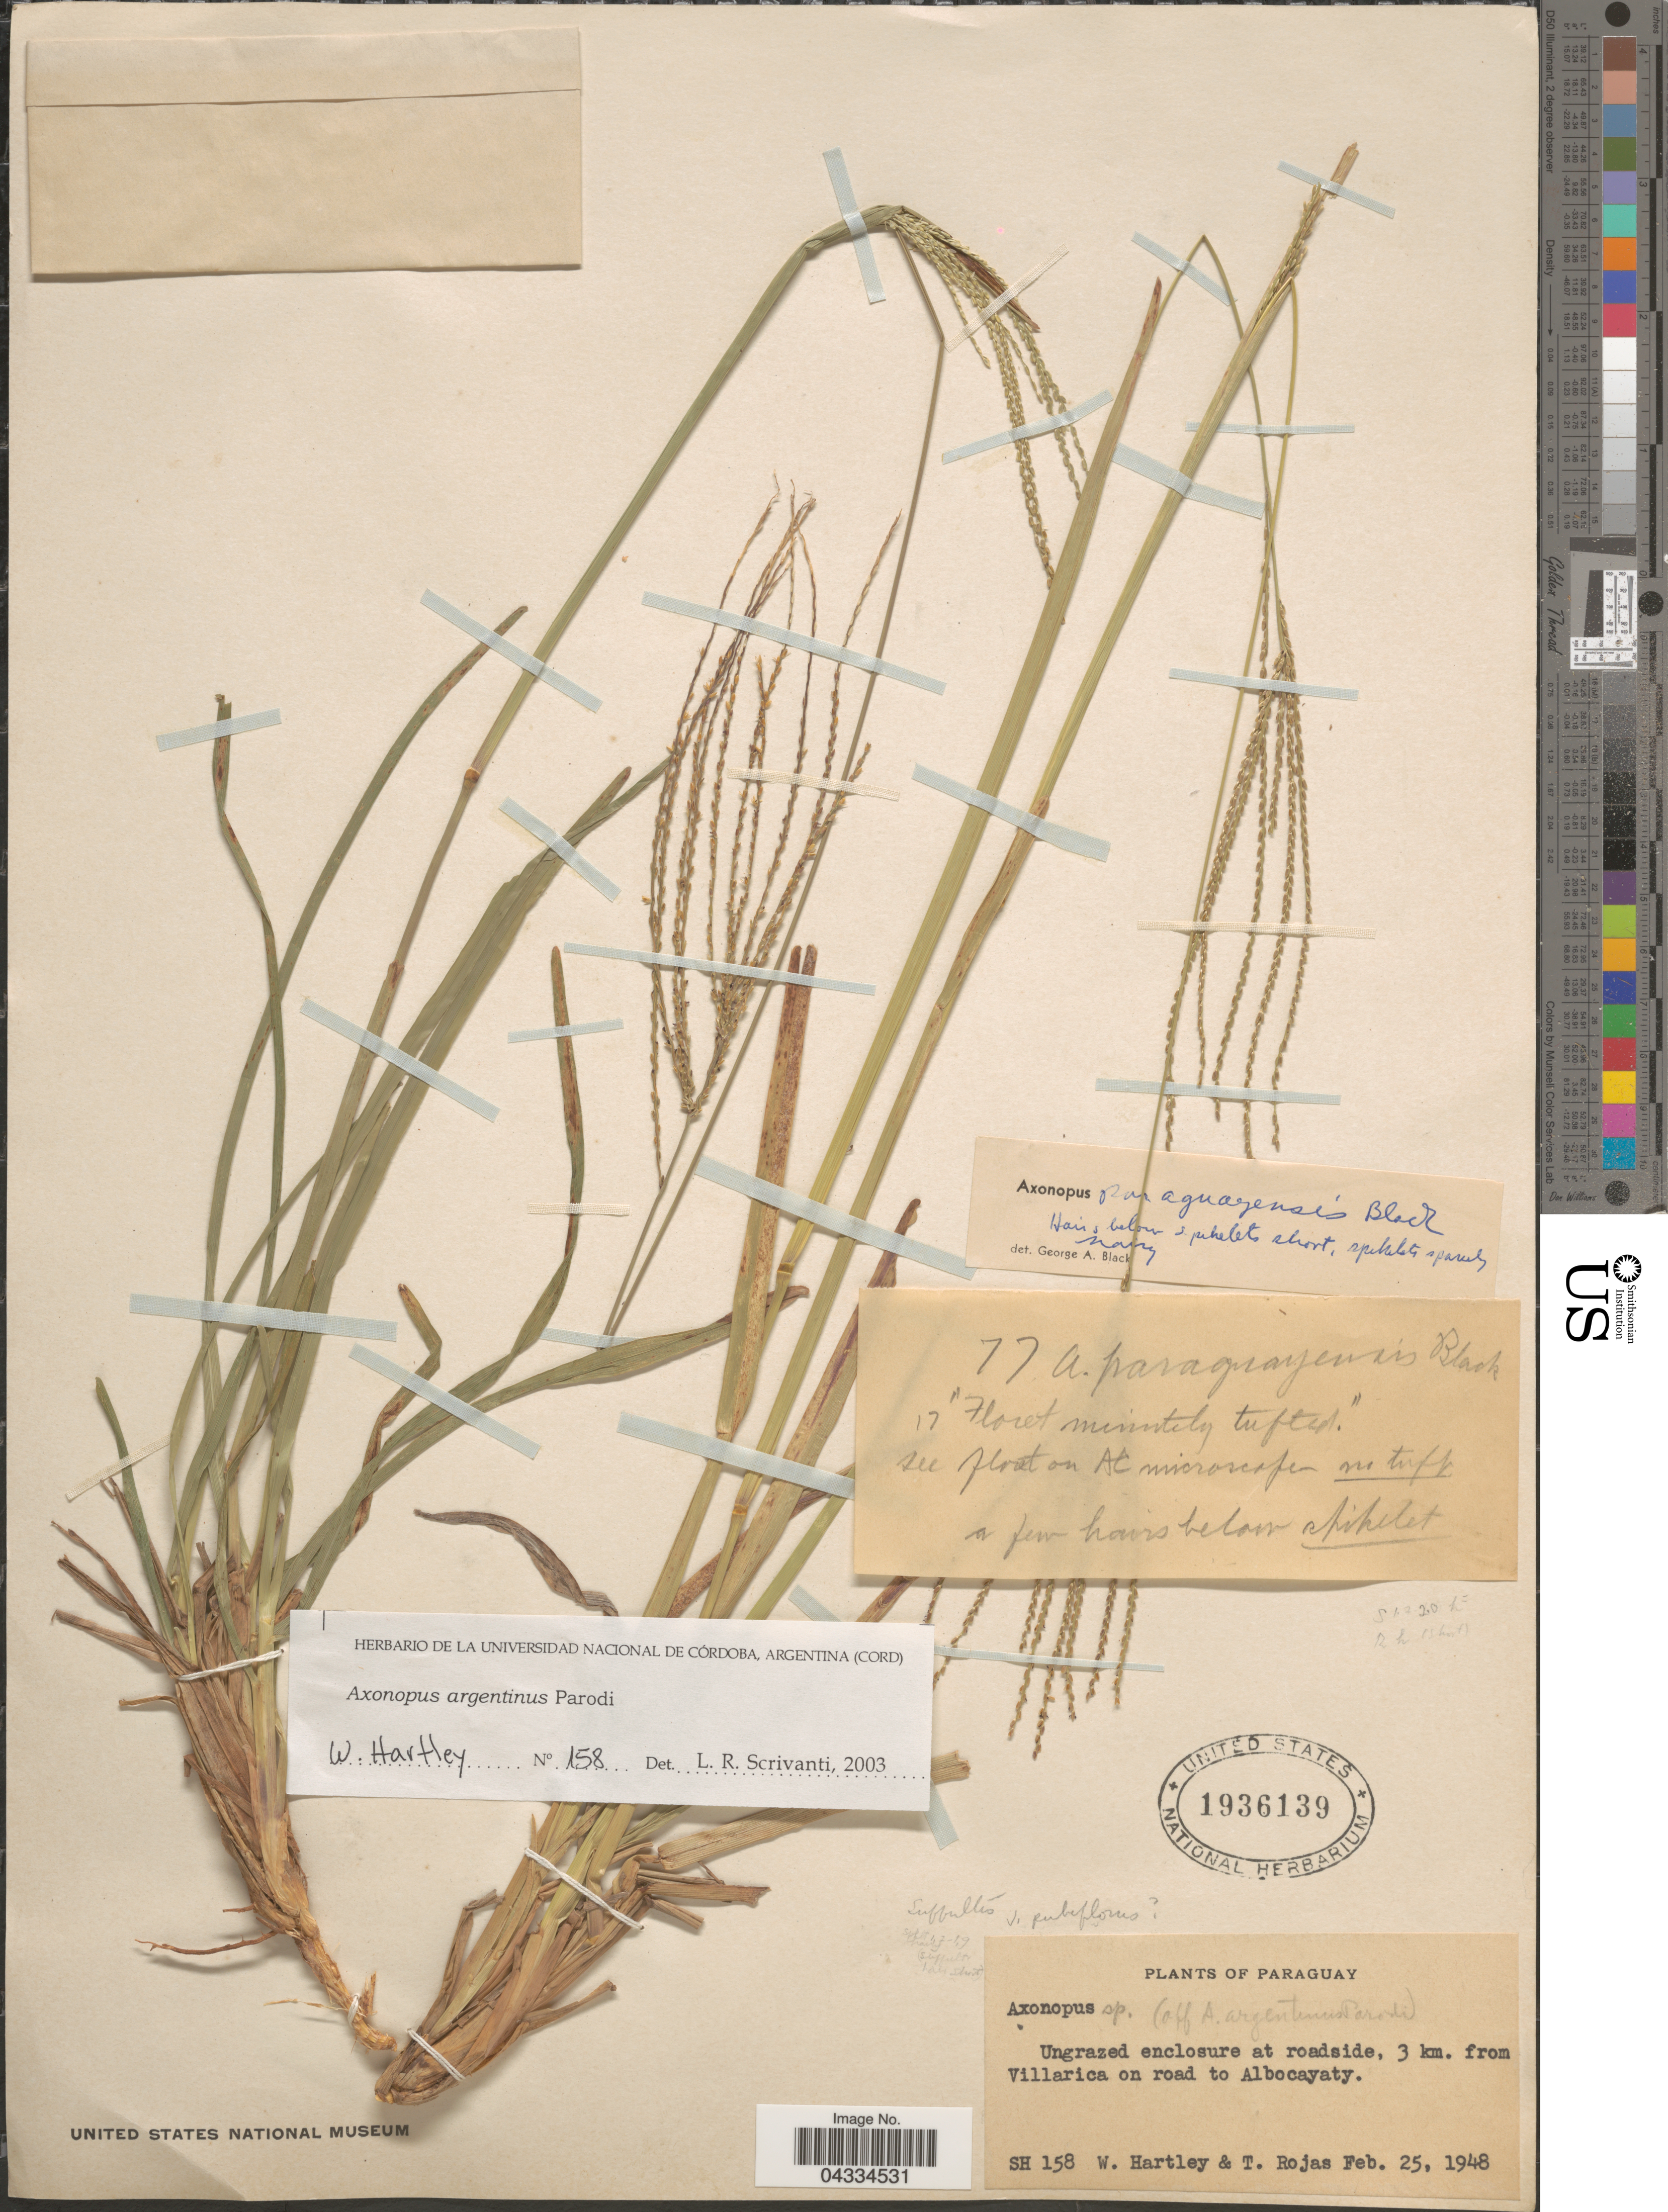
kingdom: Plantae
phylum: Tracheophyta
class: Liliopsida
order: Poales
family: Poaceae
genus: Axonopus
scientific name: Axonopus argentinus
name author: Parodi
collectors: W. Hartley & T. Rojas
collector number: SH158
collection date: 1948-02-25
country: Paraguay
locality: Ungrazed enclosure at roadside, 3 km. from Villarica on road to Albocayaty.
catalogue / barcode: US 1936139